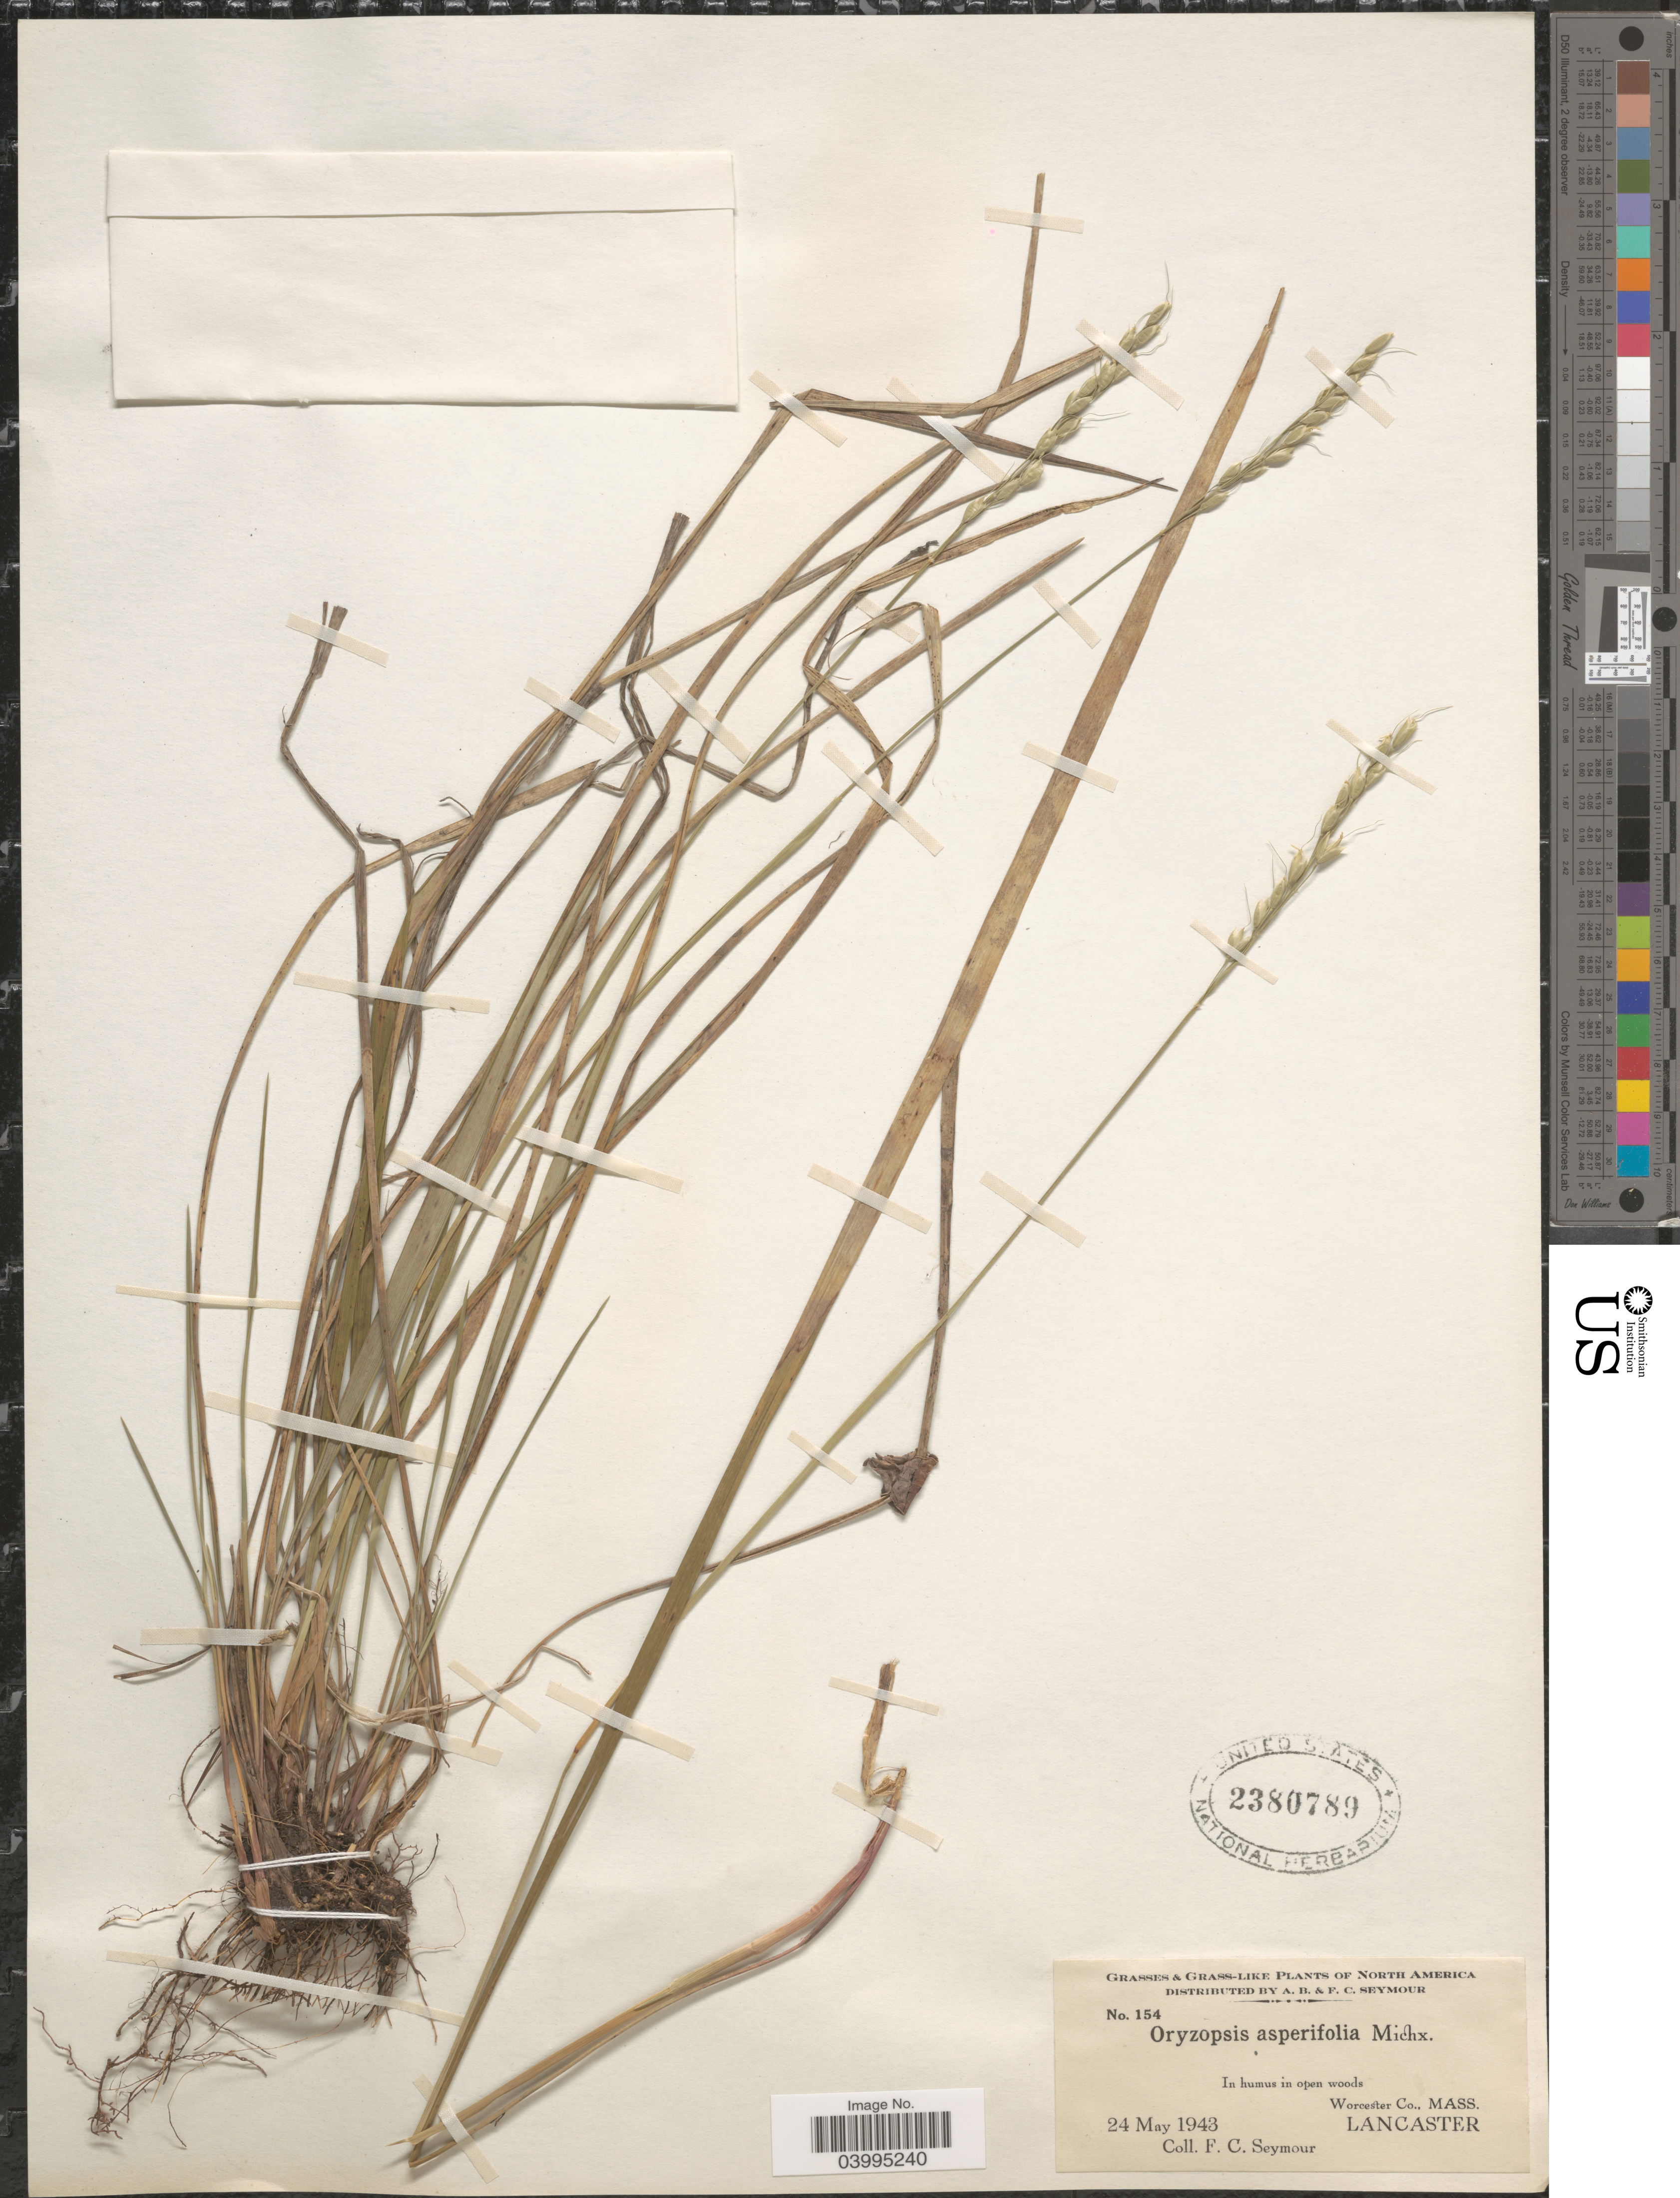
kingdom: Plantae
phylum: Tracheophyta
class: Liliopsida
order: Poales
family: Poaceae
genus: Oryzopsis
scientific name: Oryzopsis asperifolia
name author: Michx.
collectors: F. C. Seymour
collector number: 154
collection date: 1943-05-24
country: United States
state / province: Massachusetts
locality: In humus in open woods. Worcester Co. Lancaster.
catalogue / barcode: US 2380789